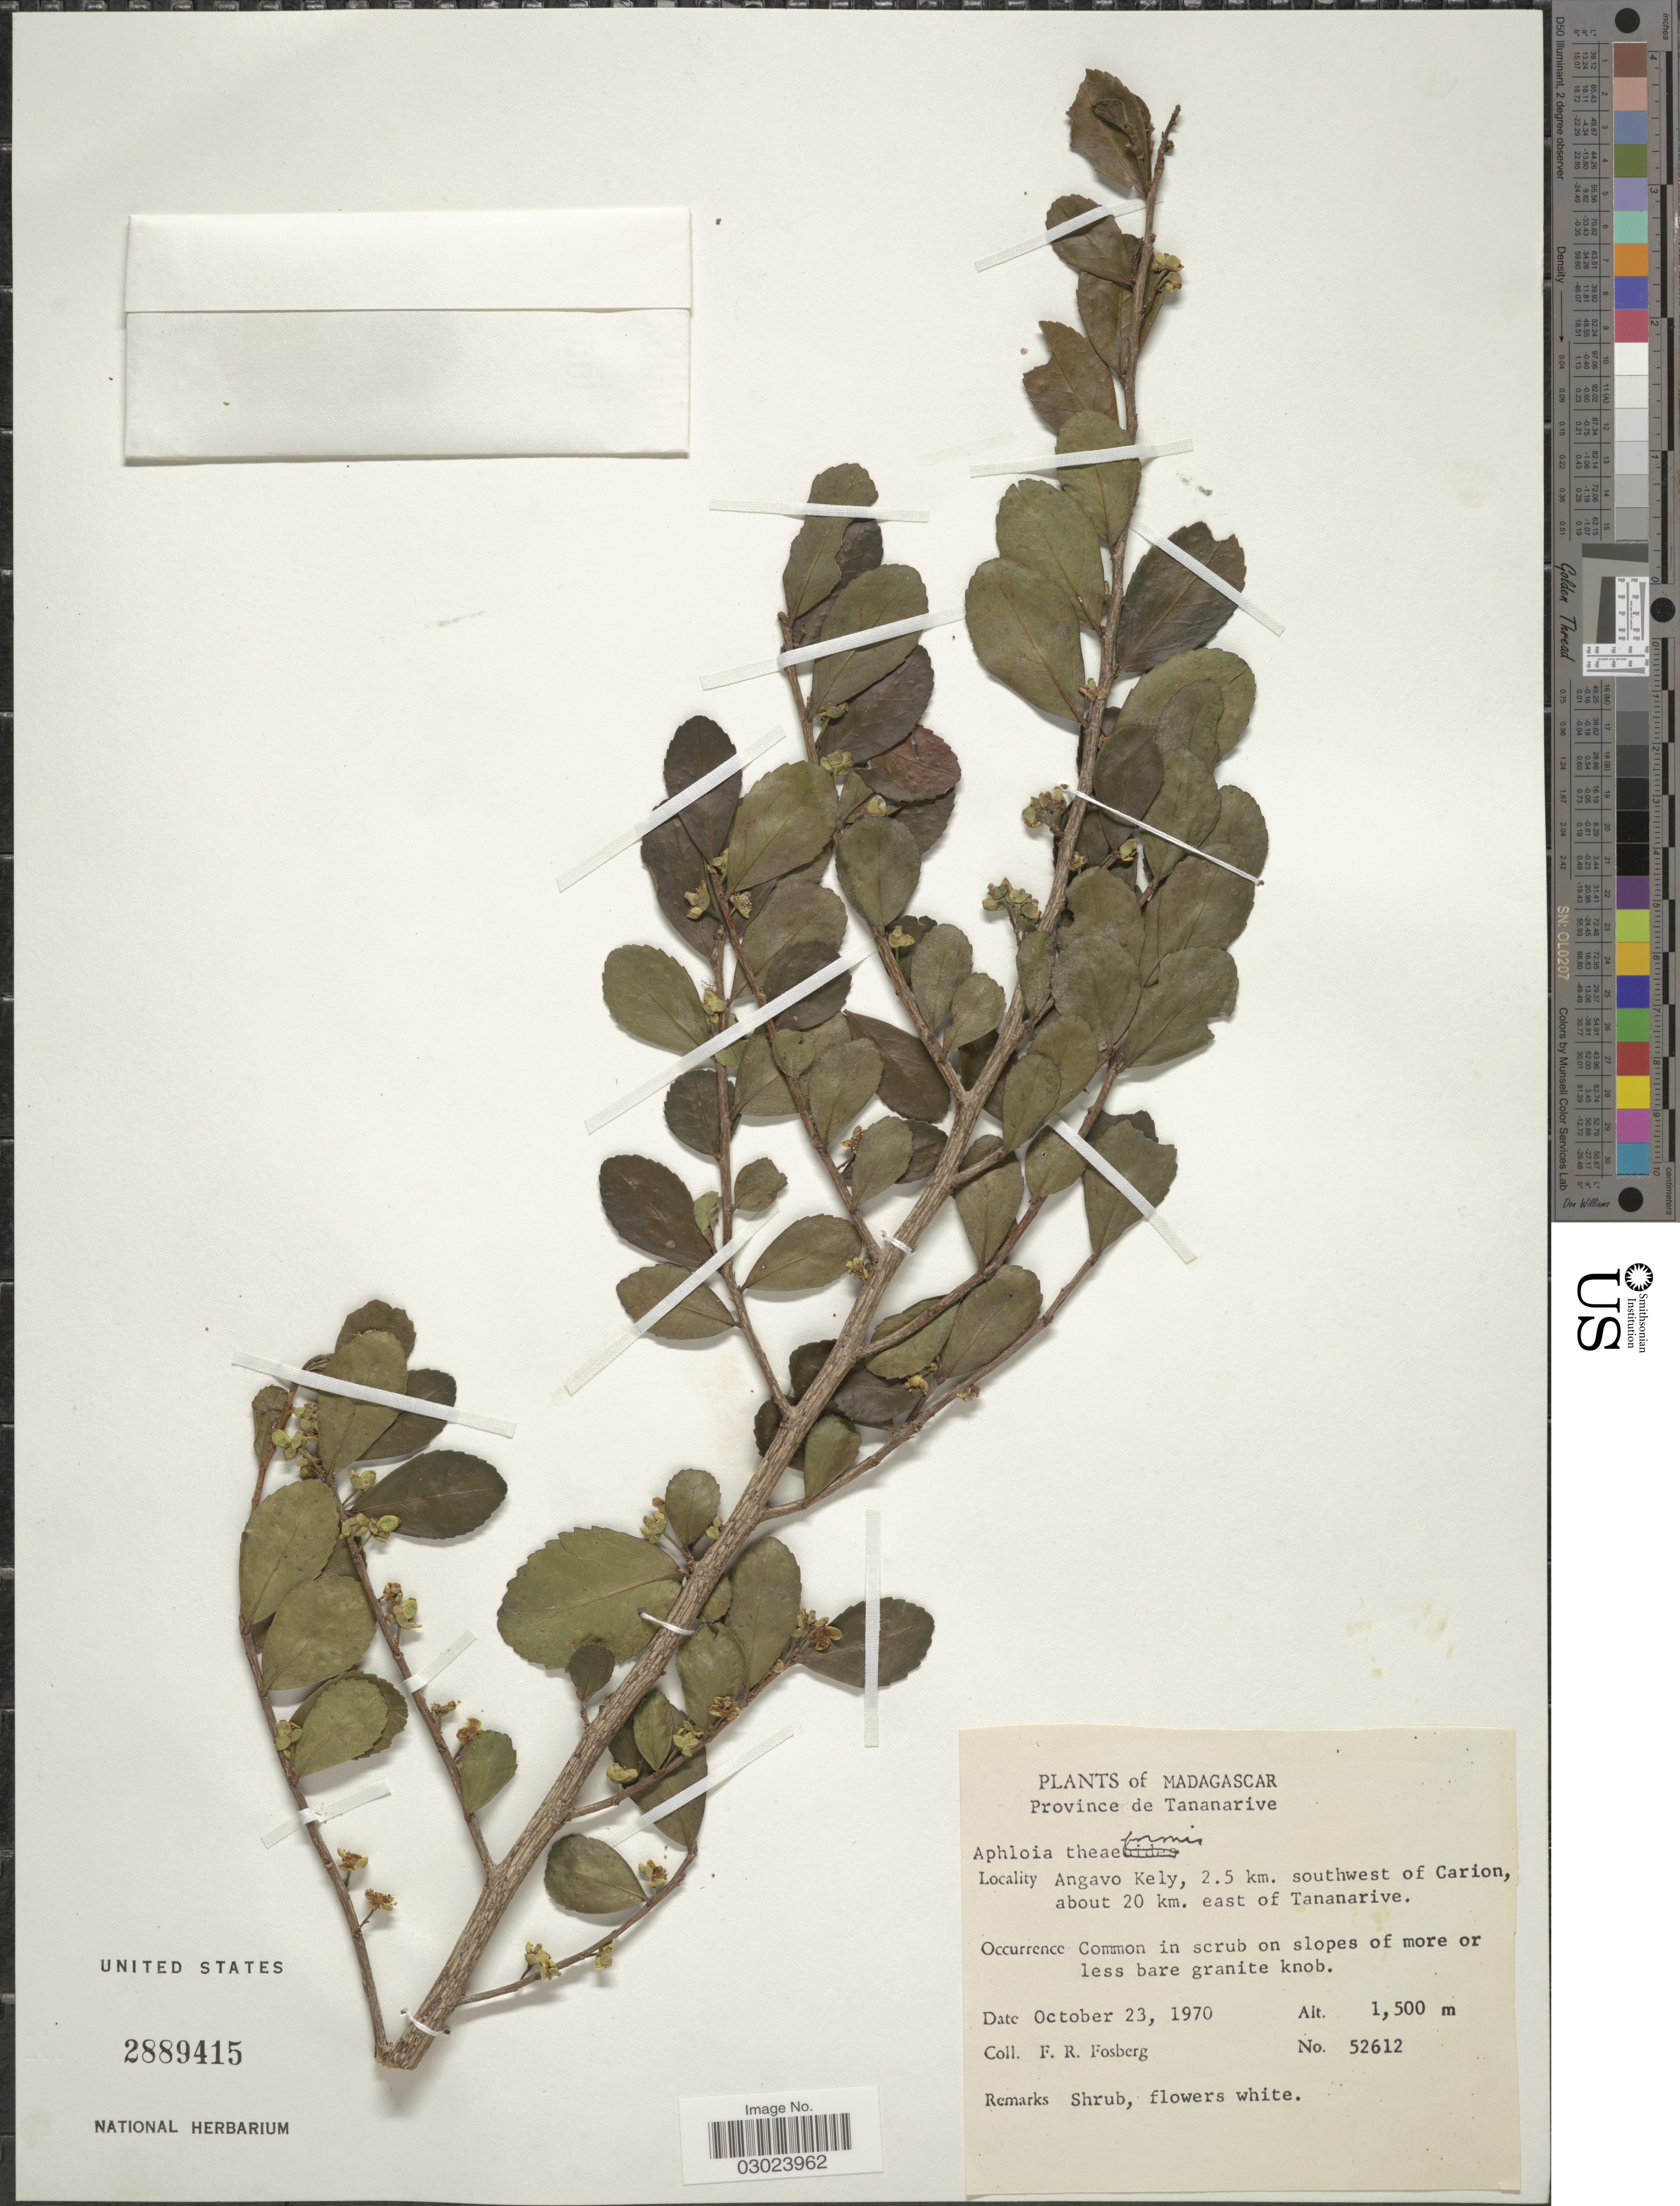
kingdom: Plantae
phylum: Tracheophyta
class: Magnoliopsida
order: Crossosomatales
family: Aphloiaceae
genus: Aphloia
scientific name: Aphloia theiformis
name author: (Vahl) Benn.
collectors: F. R. Fosberg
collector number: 52612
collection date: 1970-10-23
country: Madagascar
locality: Province of Tananarive. Angavo Kely, 2.5 km. southwest of Carion, about 20 km. east of Tananarive.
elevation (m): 1500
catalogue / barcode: US 2889415